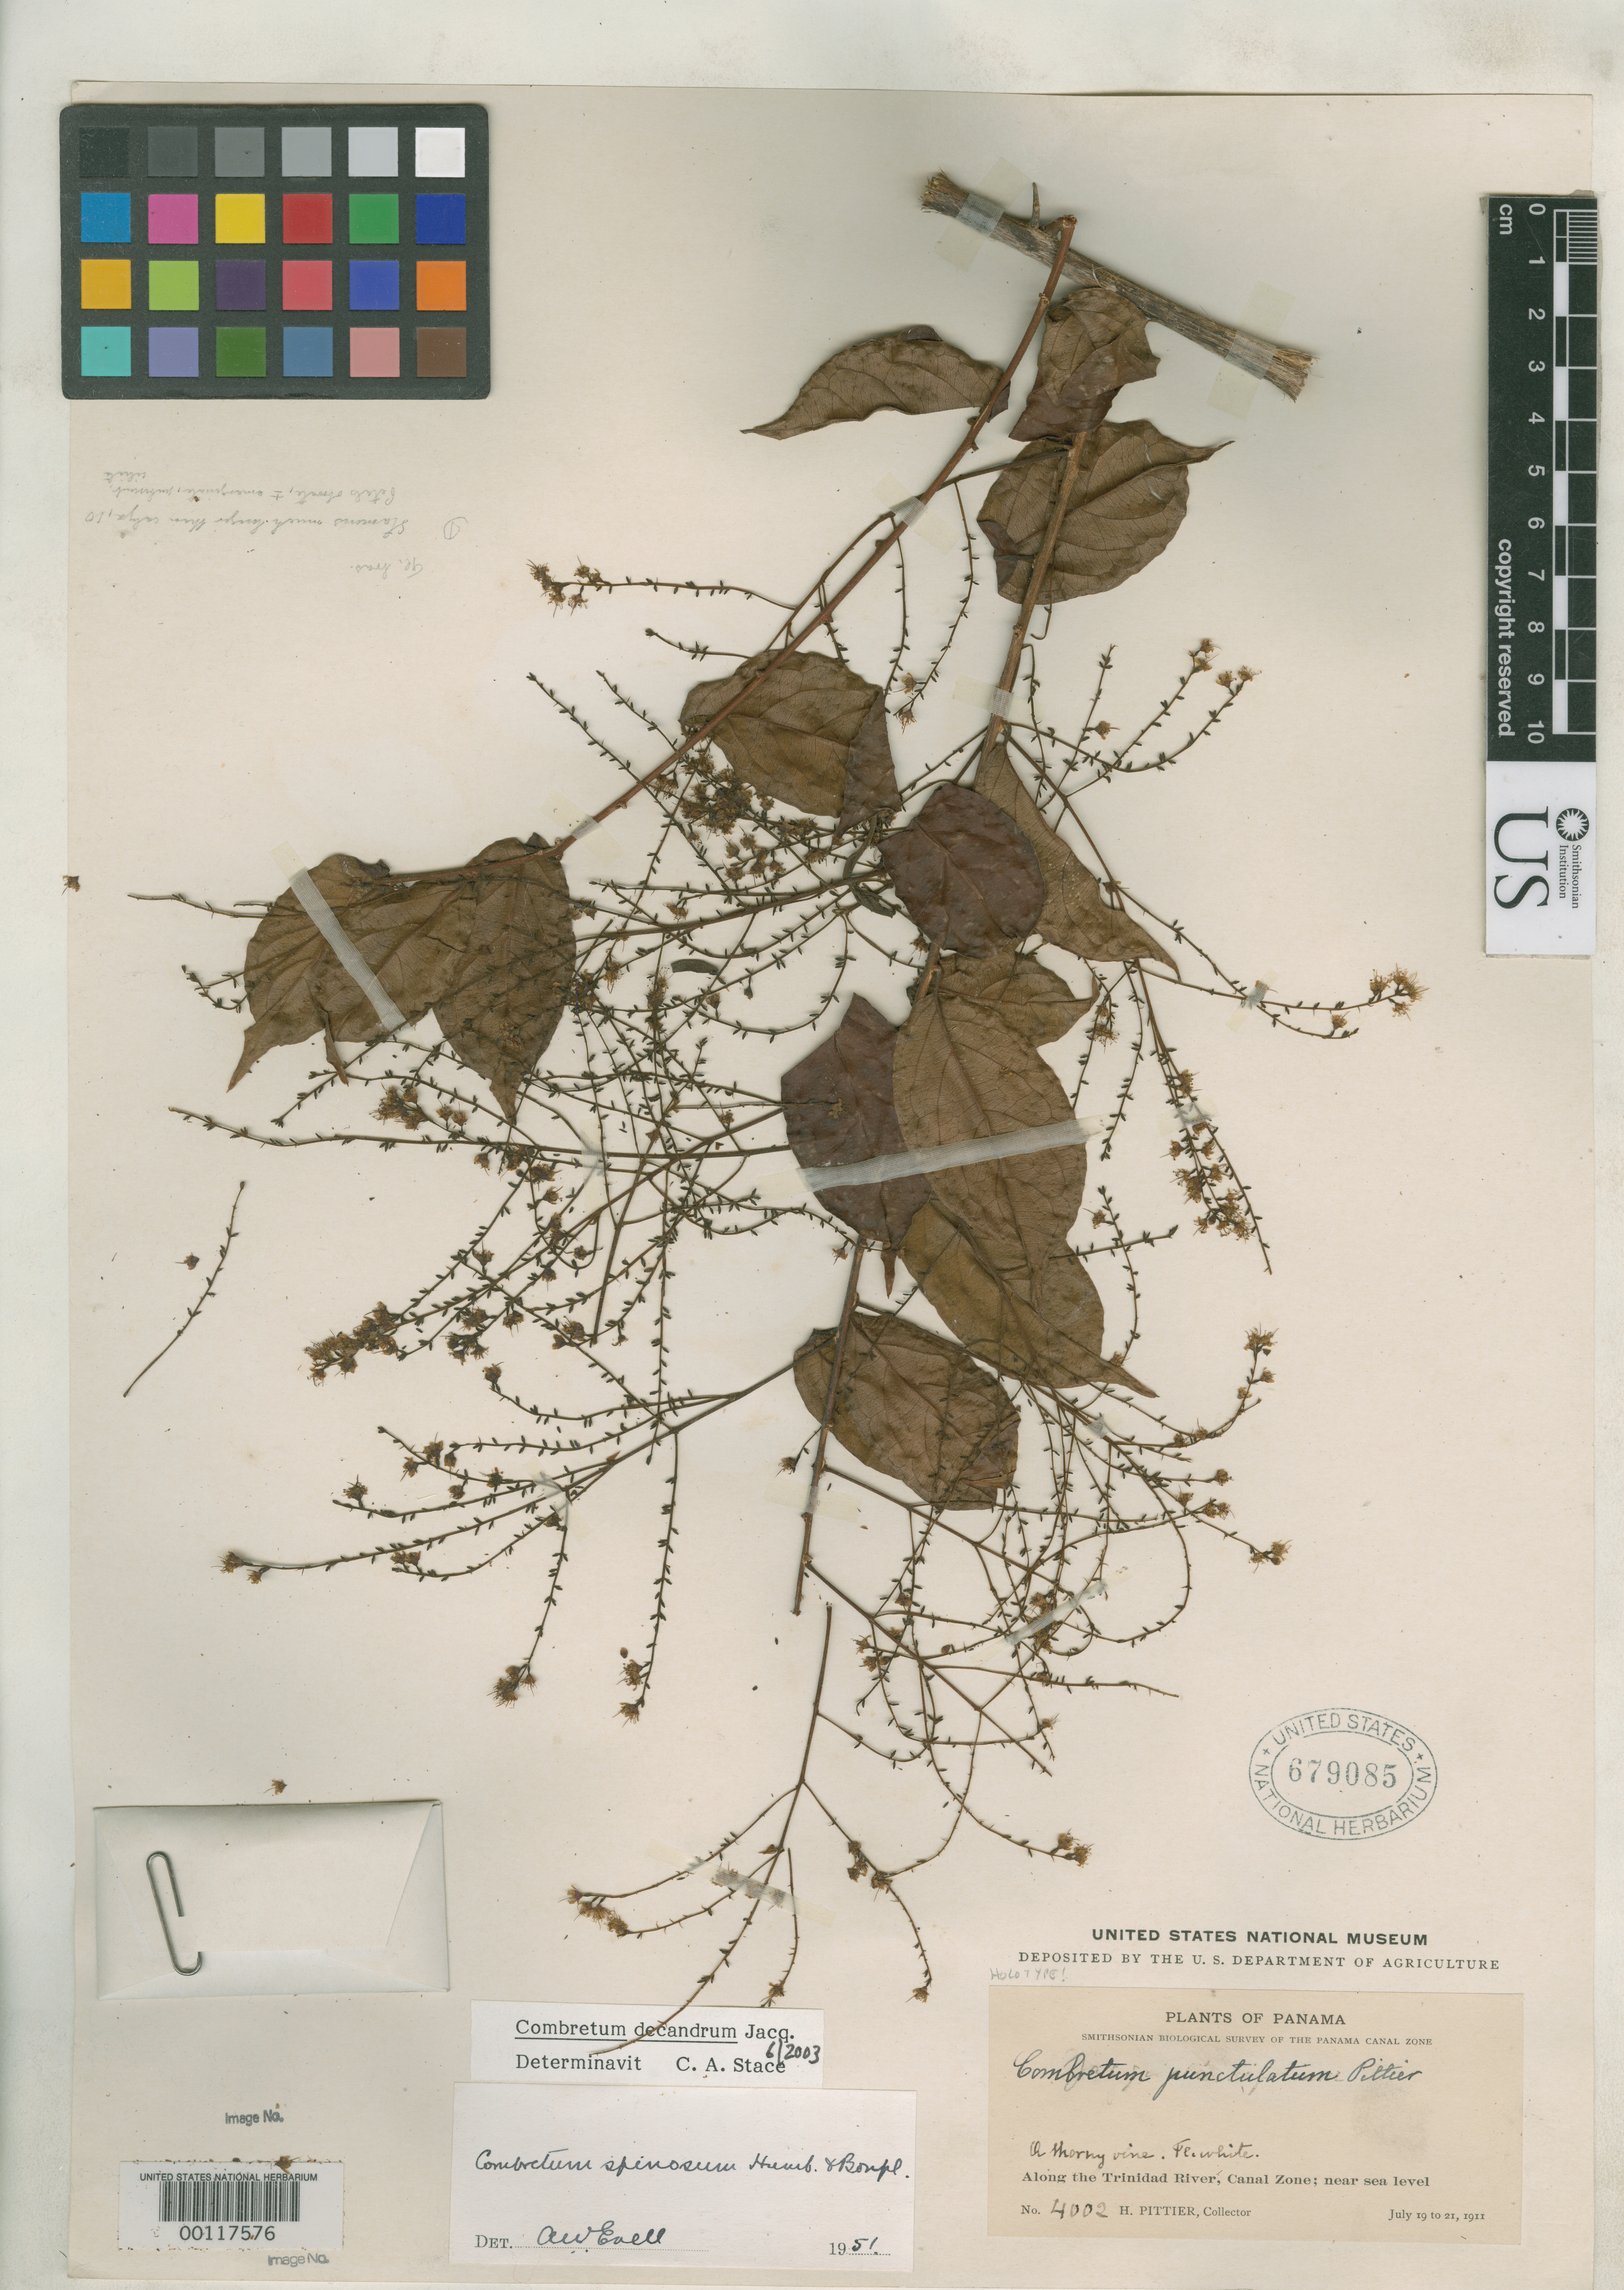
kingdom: Plantae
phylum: Tracheophyta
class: Magnoliopsida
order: Myrtales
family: Combretaceae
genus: Combretum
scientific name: Combretum punctulatum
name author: Pittier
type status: Holotype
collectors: H. F. Pittier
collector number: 4002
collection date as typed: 19 Jul 1911 to 21 Jul 1911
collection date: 1911-07-19/1911-07-21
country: Panama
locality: Along the Trinidad River, Canal Zone; near sea level.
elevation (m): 0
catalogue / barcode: US 679085